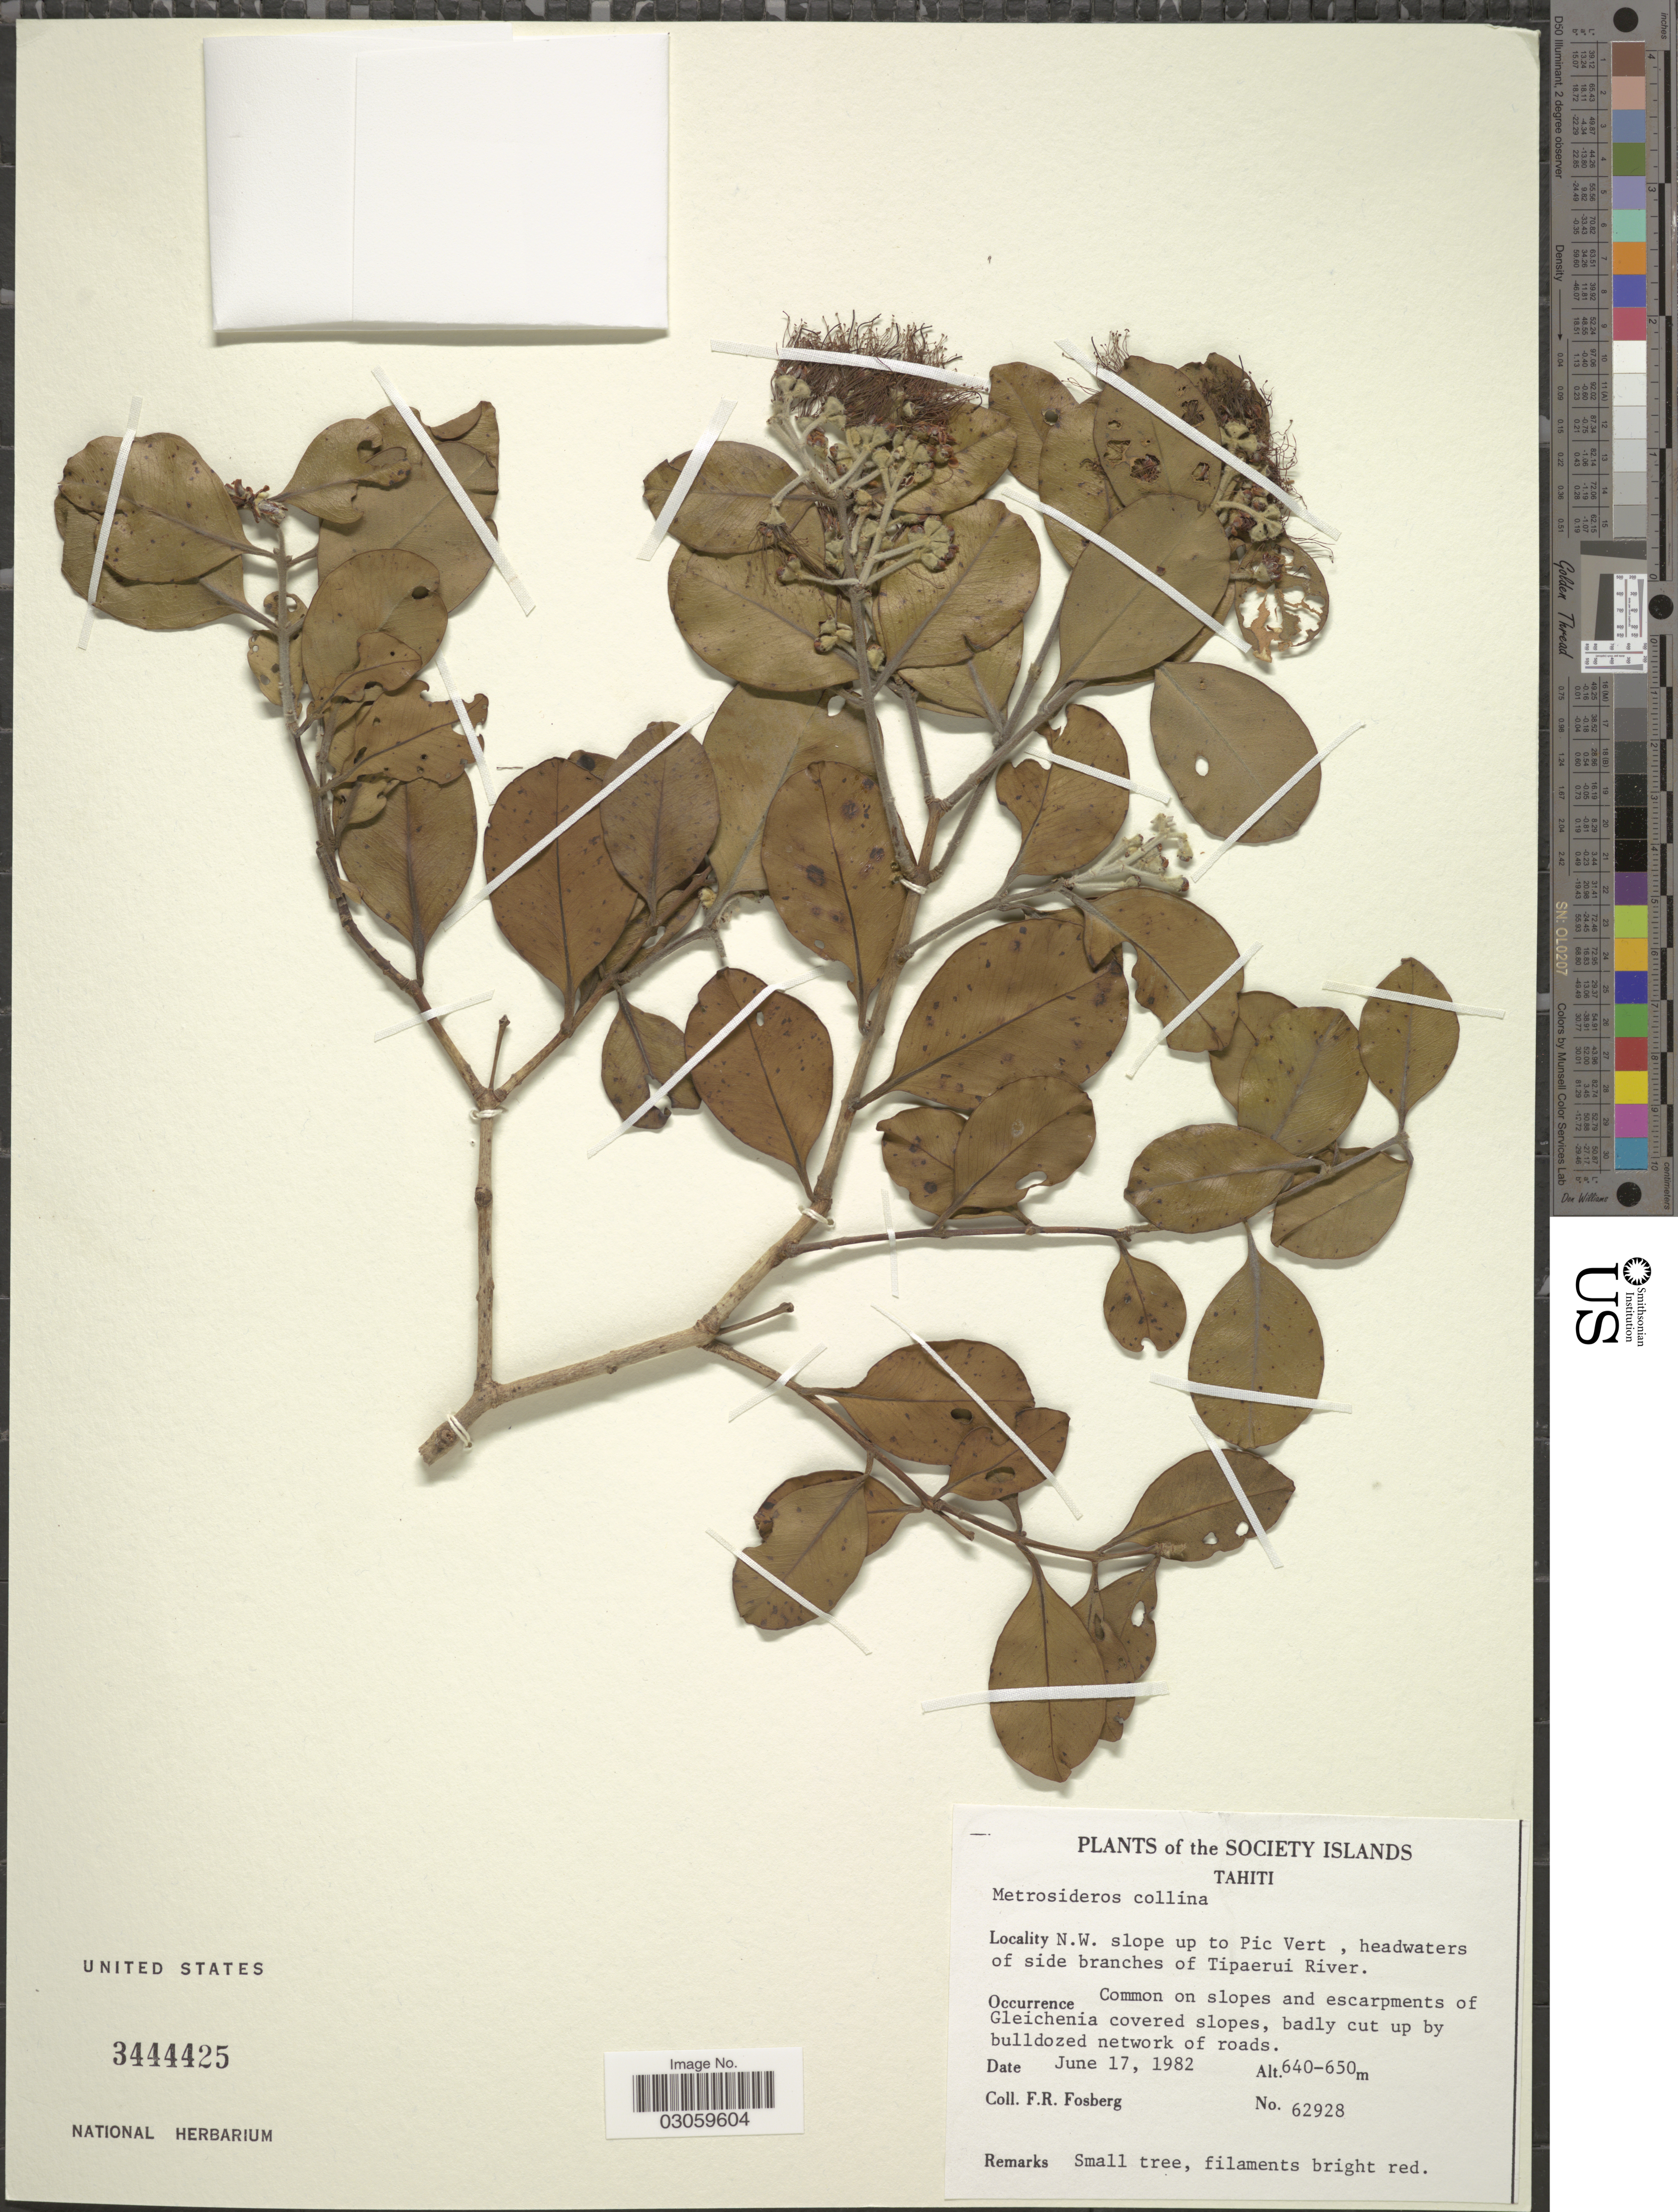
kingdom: Plantae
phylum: Tracheophyta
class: Magnoliopsida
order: Myrtales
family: Myrtaceae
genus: Metrosideros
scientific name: Metrosideros collina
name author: (J.R. Forst. & G. Forst.) A. Gray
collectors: F. R. Fosberg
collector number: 62928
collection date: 1982-06-17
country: French Polynesia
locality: Society Islands. Tahiti. N.W. slope up to Pic Vert, headwaters of side branches of Tipaerui River.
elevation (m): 640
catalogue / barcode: US 3444425